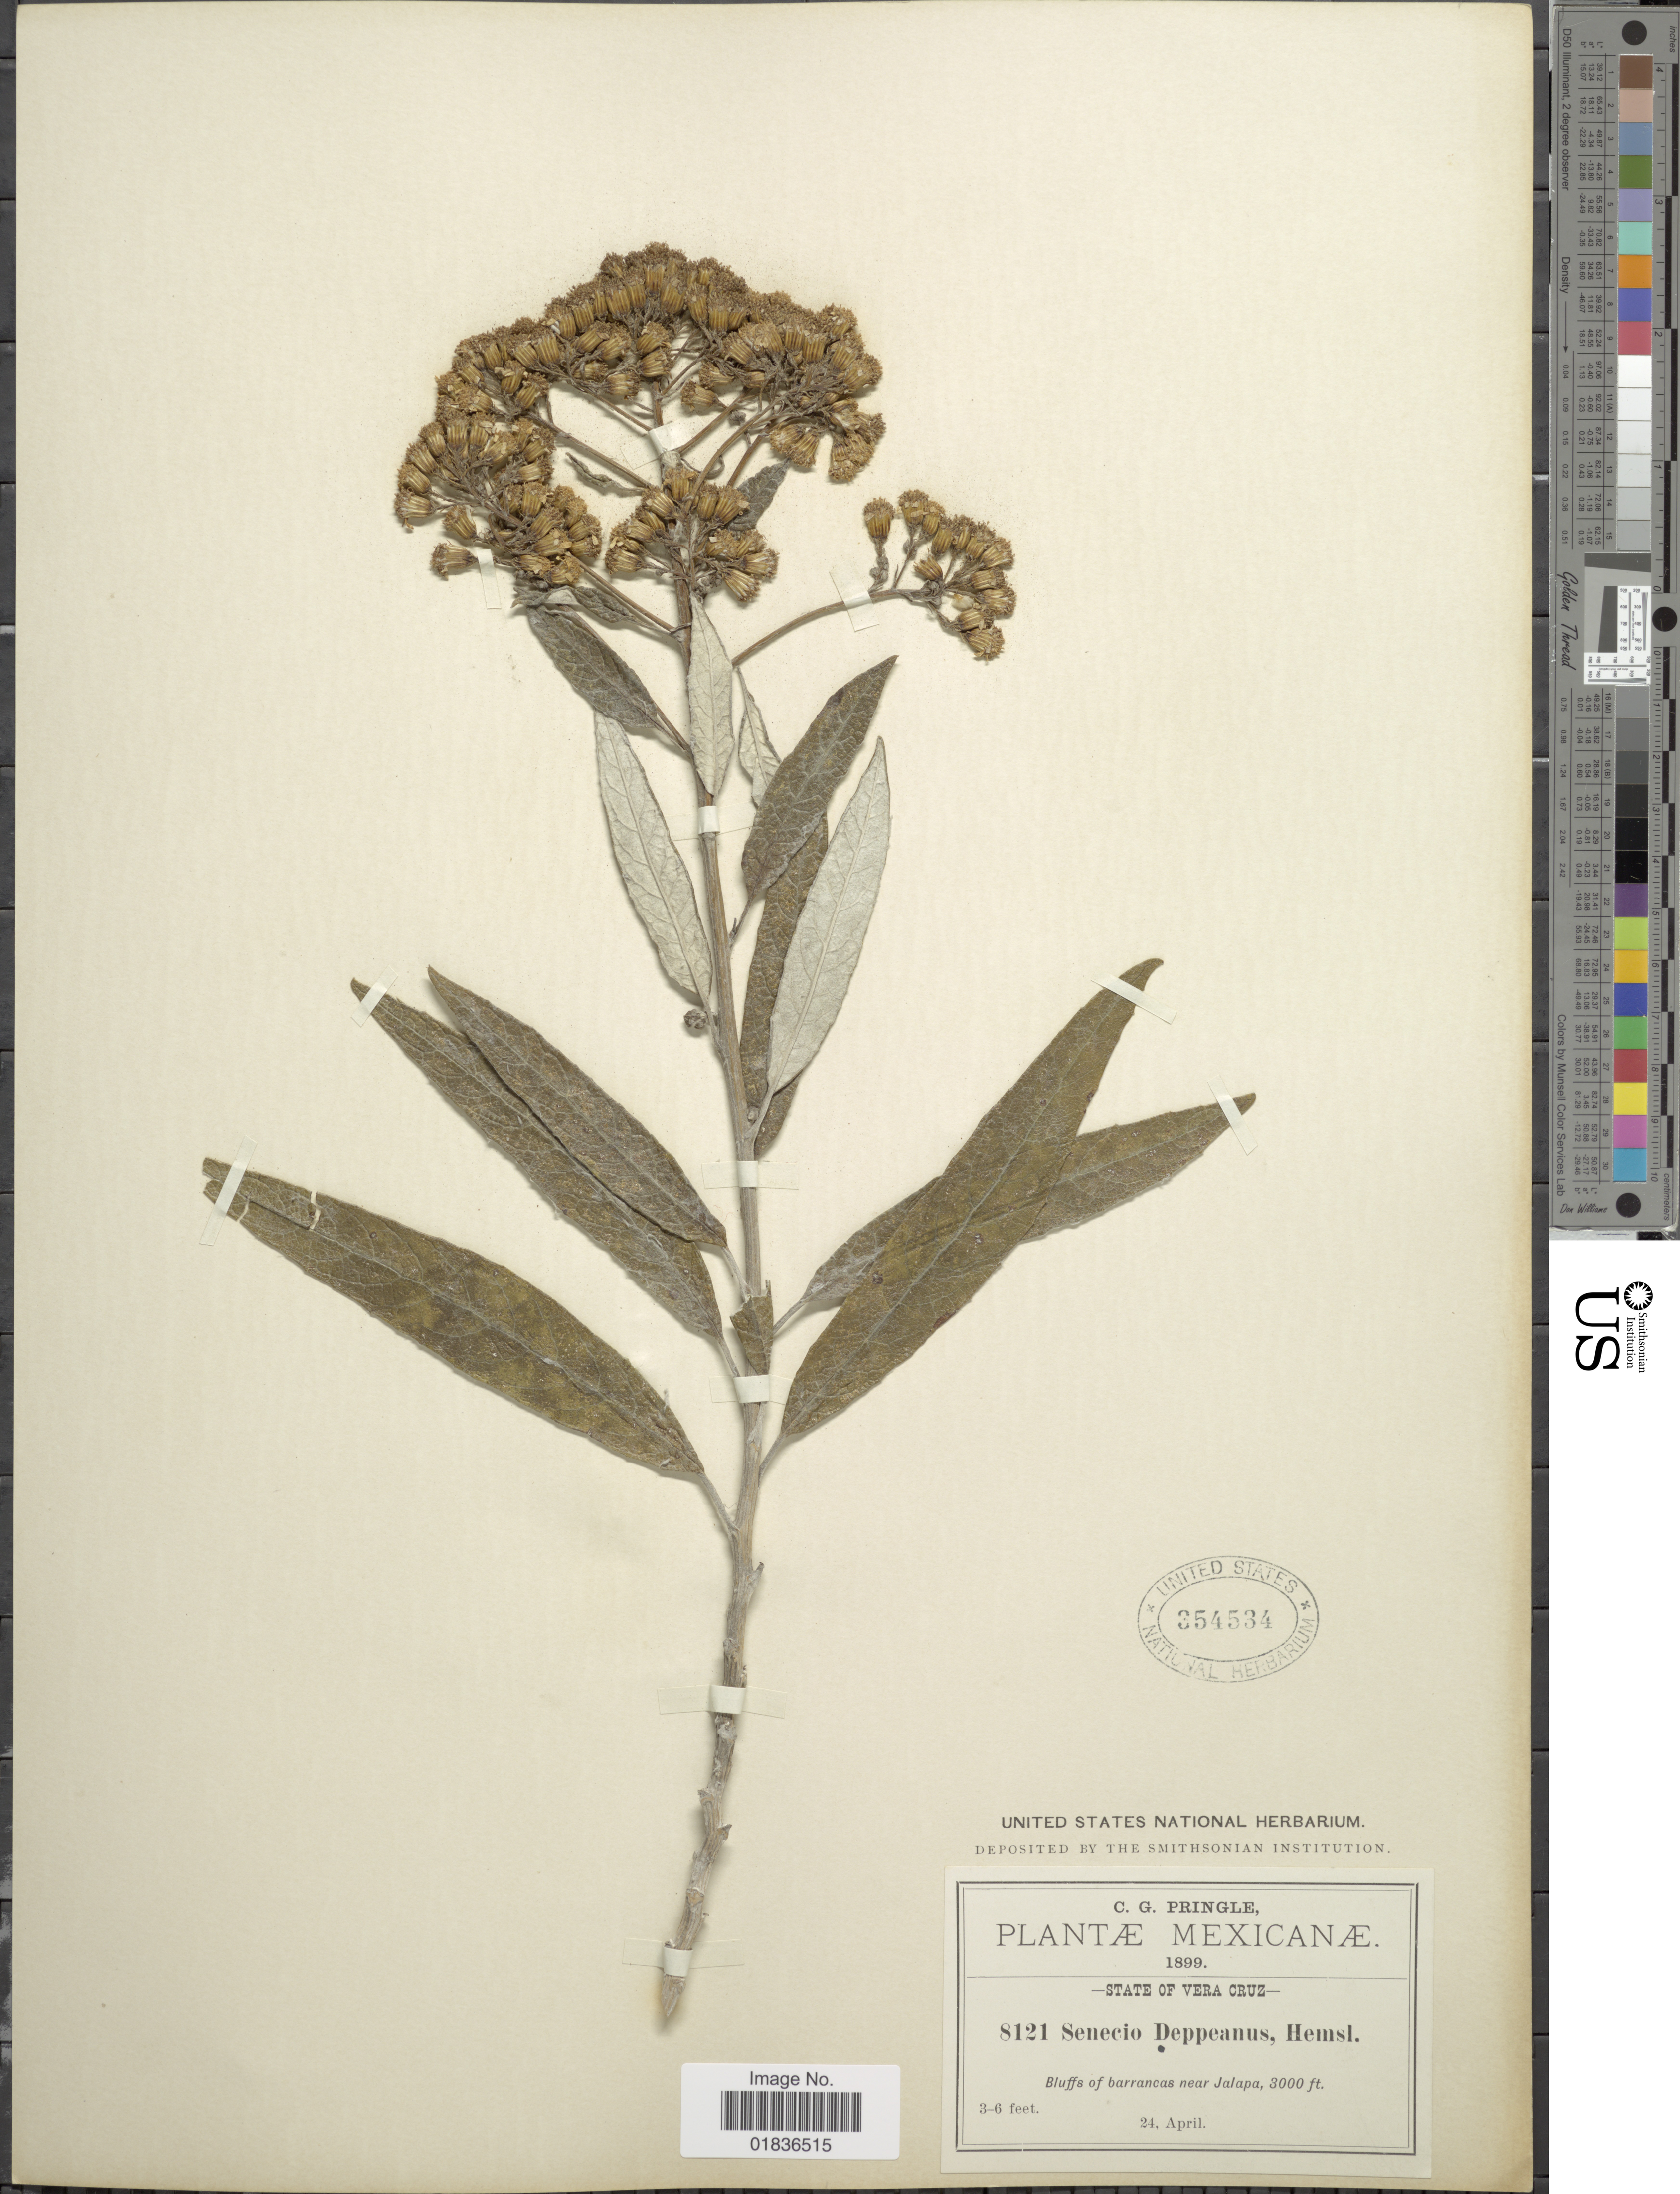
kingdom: Plantae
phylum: Tracheophyta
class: Magnoliopsida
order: Asterales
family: Asteraceae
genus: Senecio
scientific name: Senecio deppeanus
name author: Hemsl.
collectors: C. G. Pringle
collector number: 8121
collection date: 1899-04-24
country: Mexico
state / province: Veracruz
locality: Vera Cruz, bluffs of barrancas near Jalapa.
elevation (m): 914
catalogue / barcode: US 354534